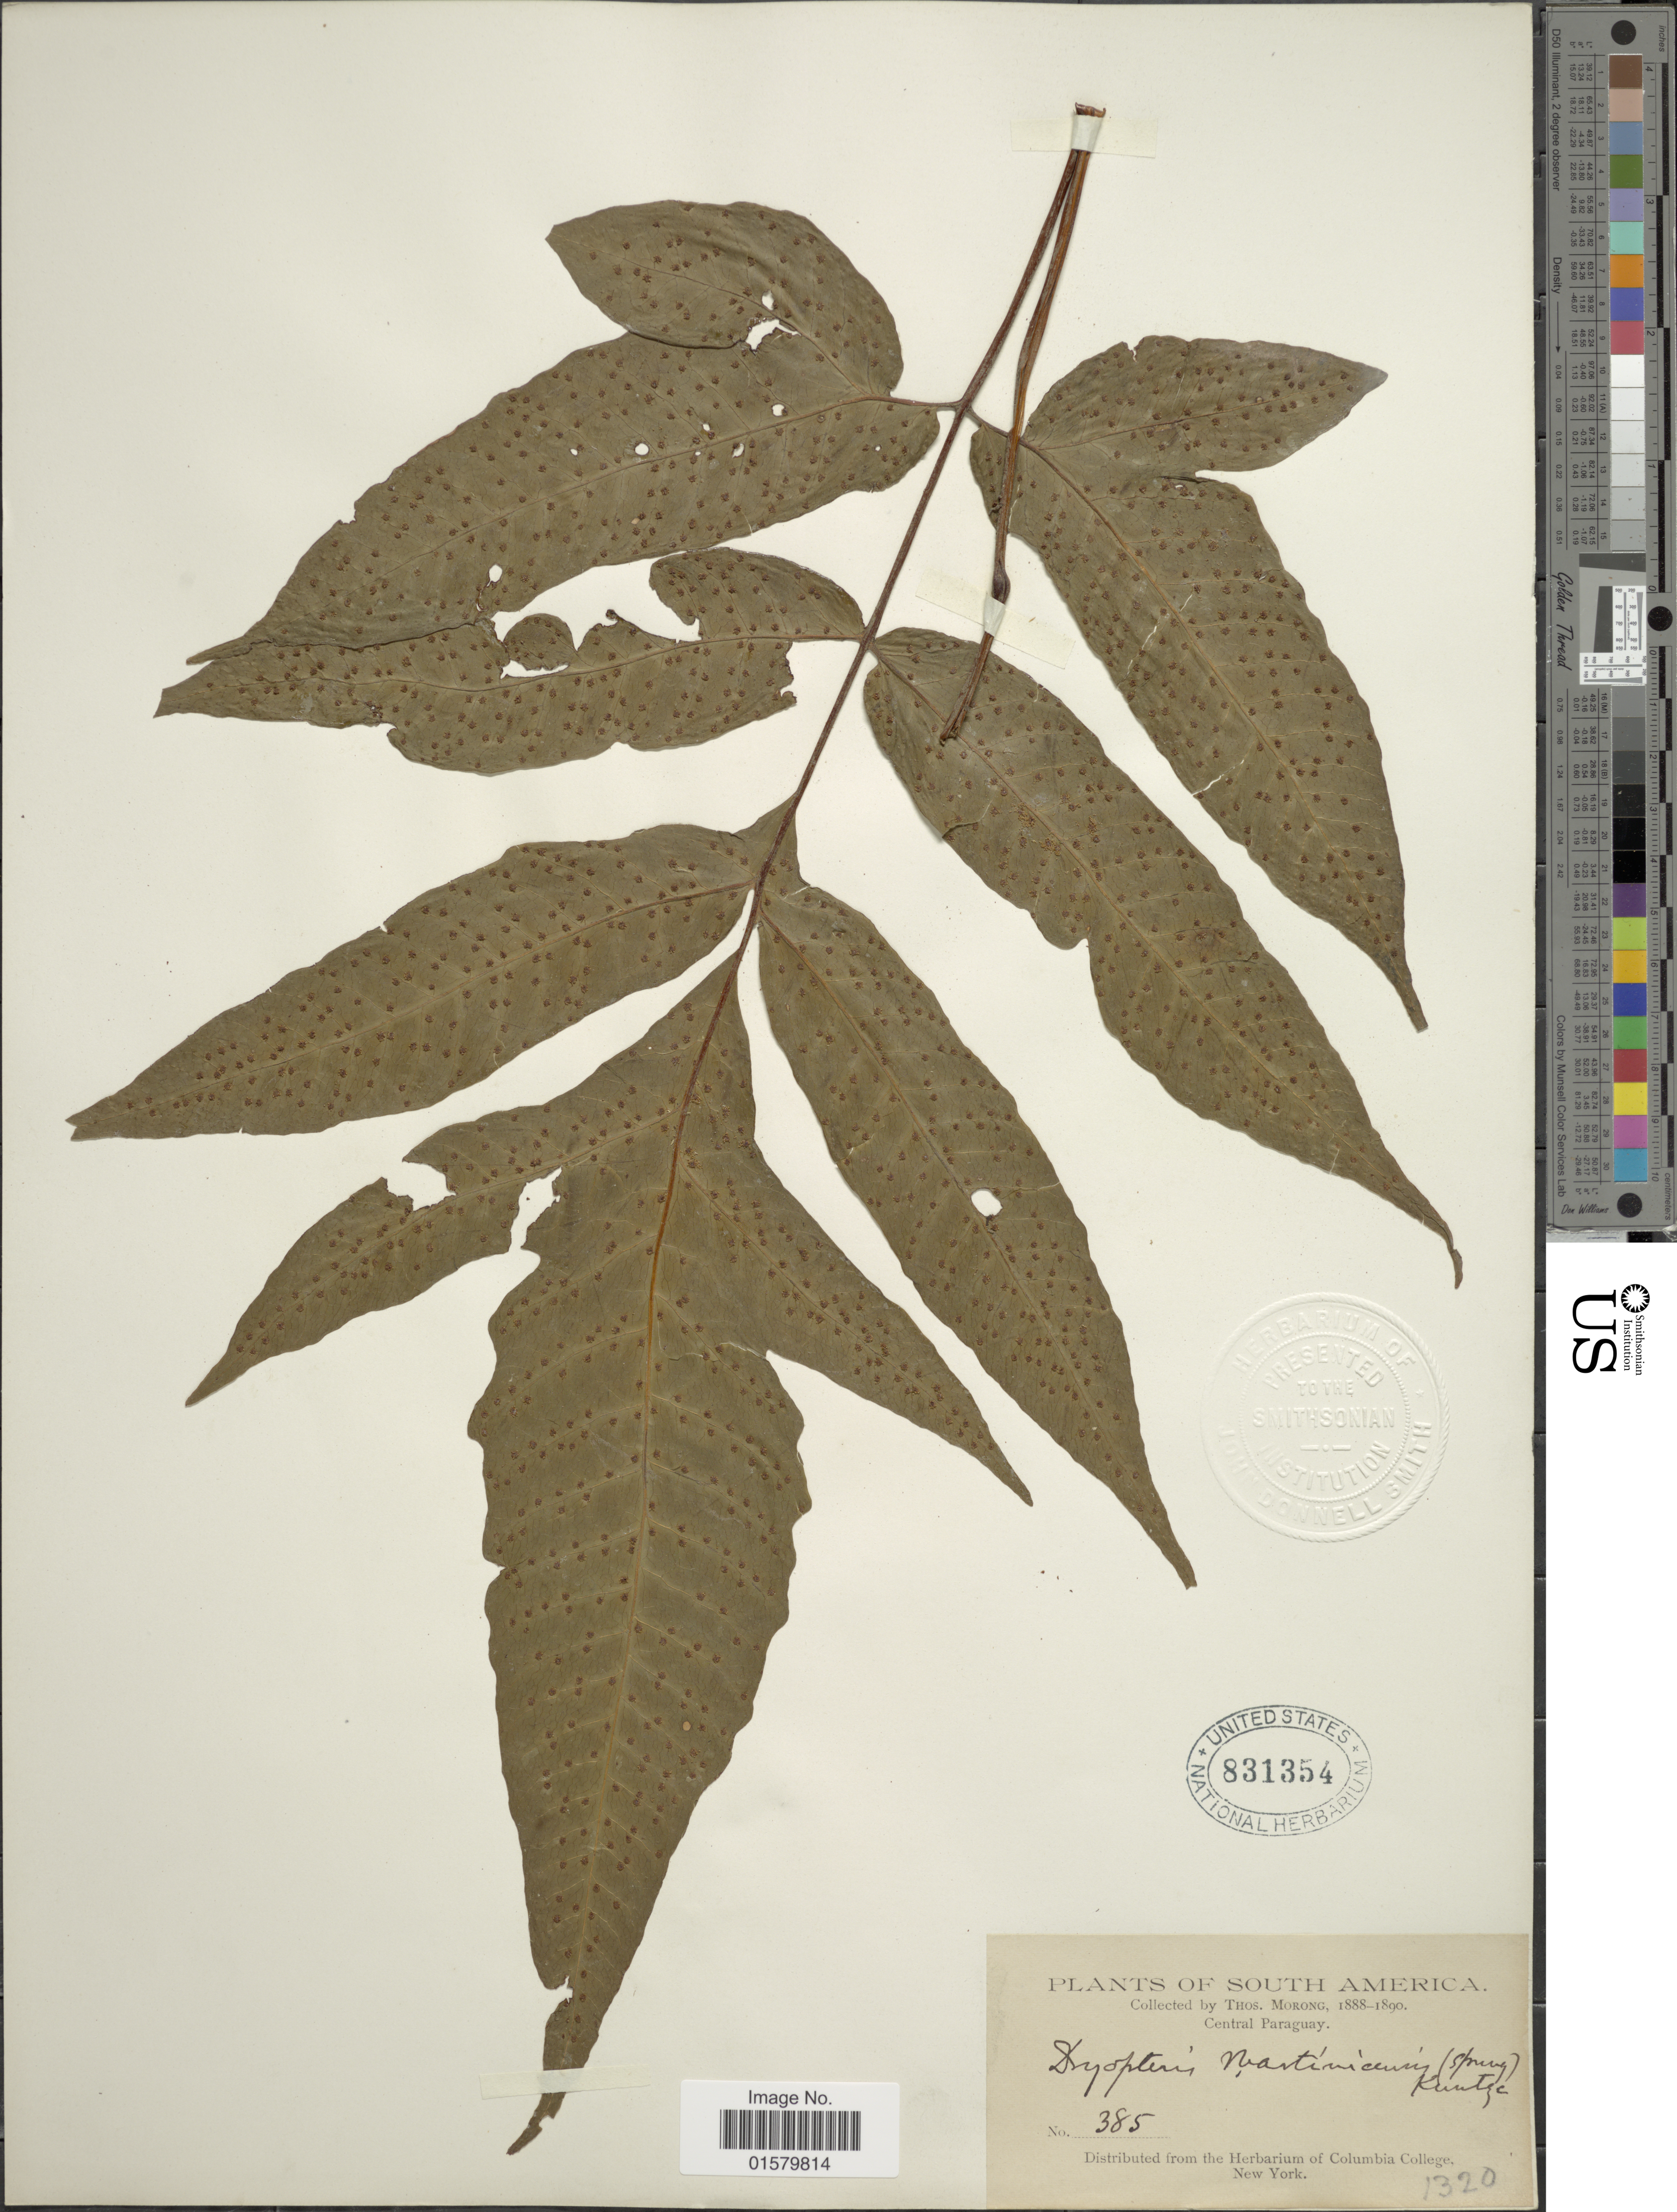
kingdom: Plantae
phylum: Tracheophyta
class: Polypodiopsida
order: Polypodiales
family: Tectariaceae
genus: Tectaria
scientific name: Tectaria incisa var. incisa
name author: Cav.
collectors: ex herb. T. Morong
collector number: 385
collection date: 1888/1890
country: Paraguay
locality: South America, Cantral Paraguay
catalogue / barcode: US 831354